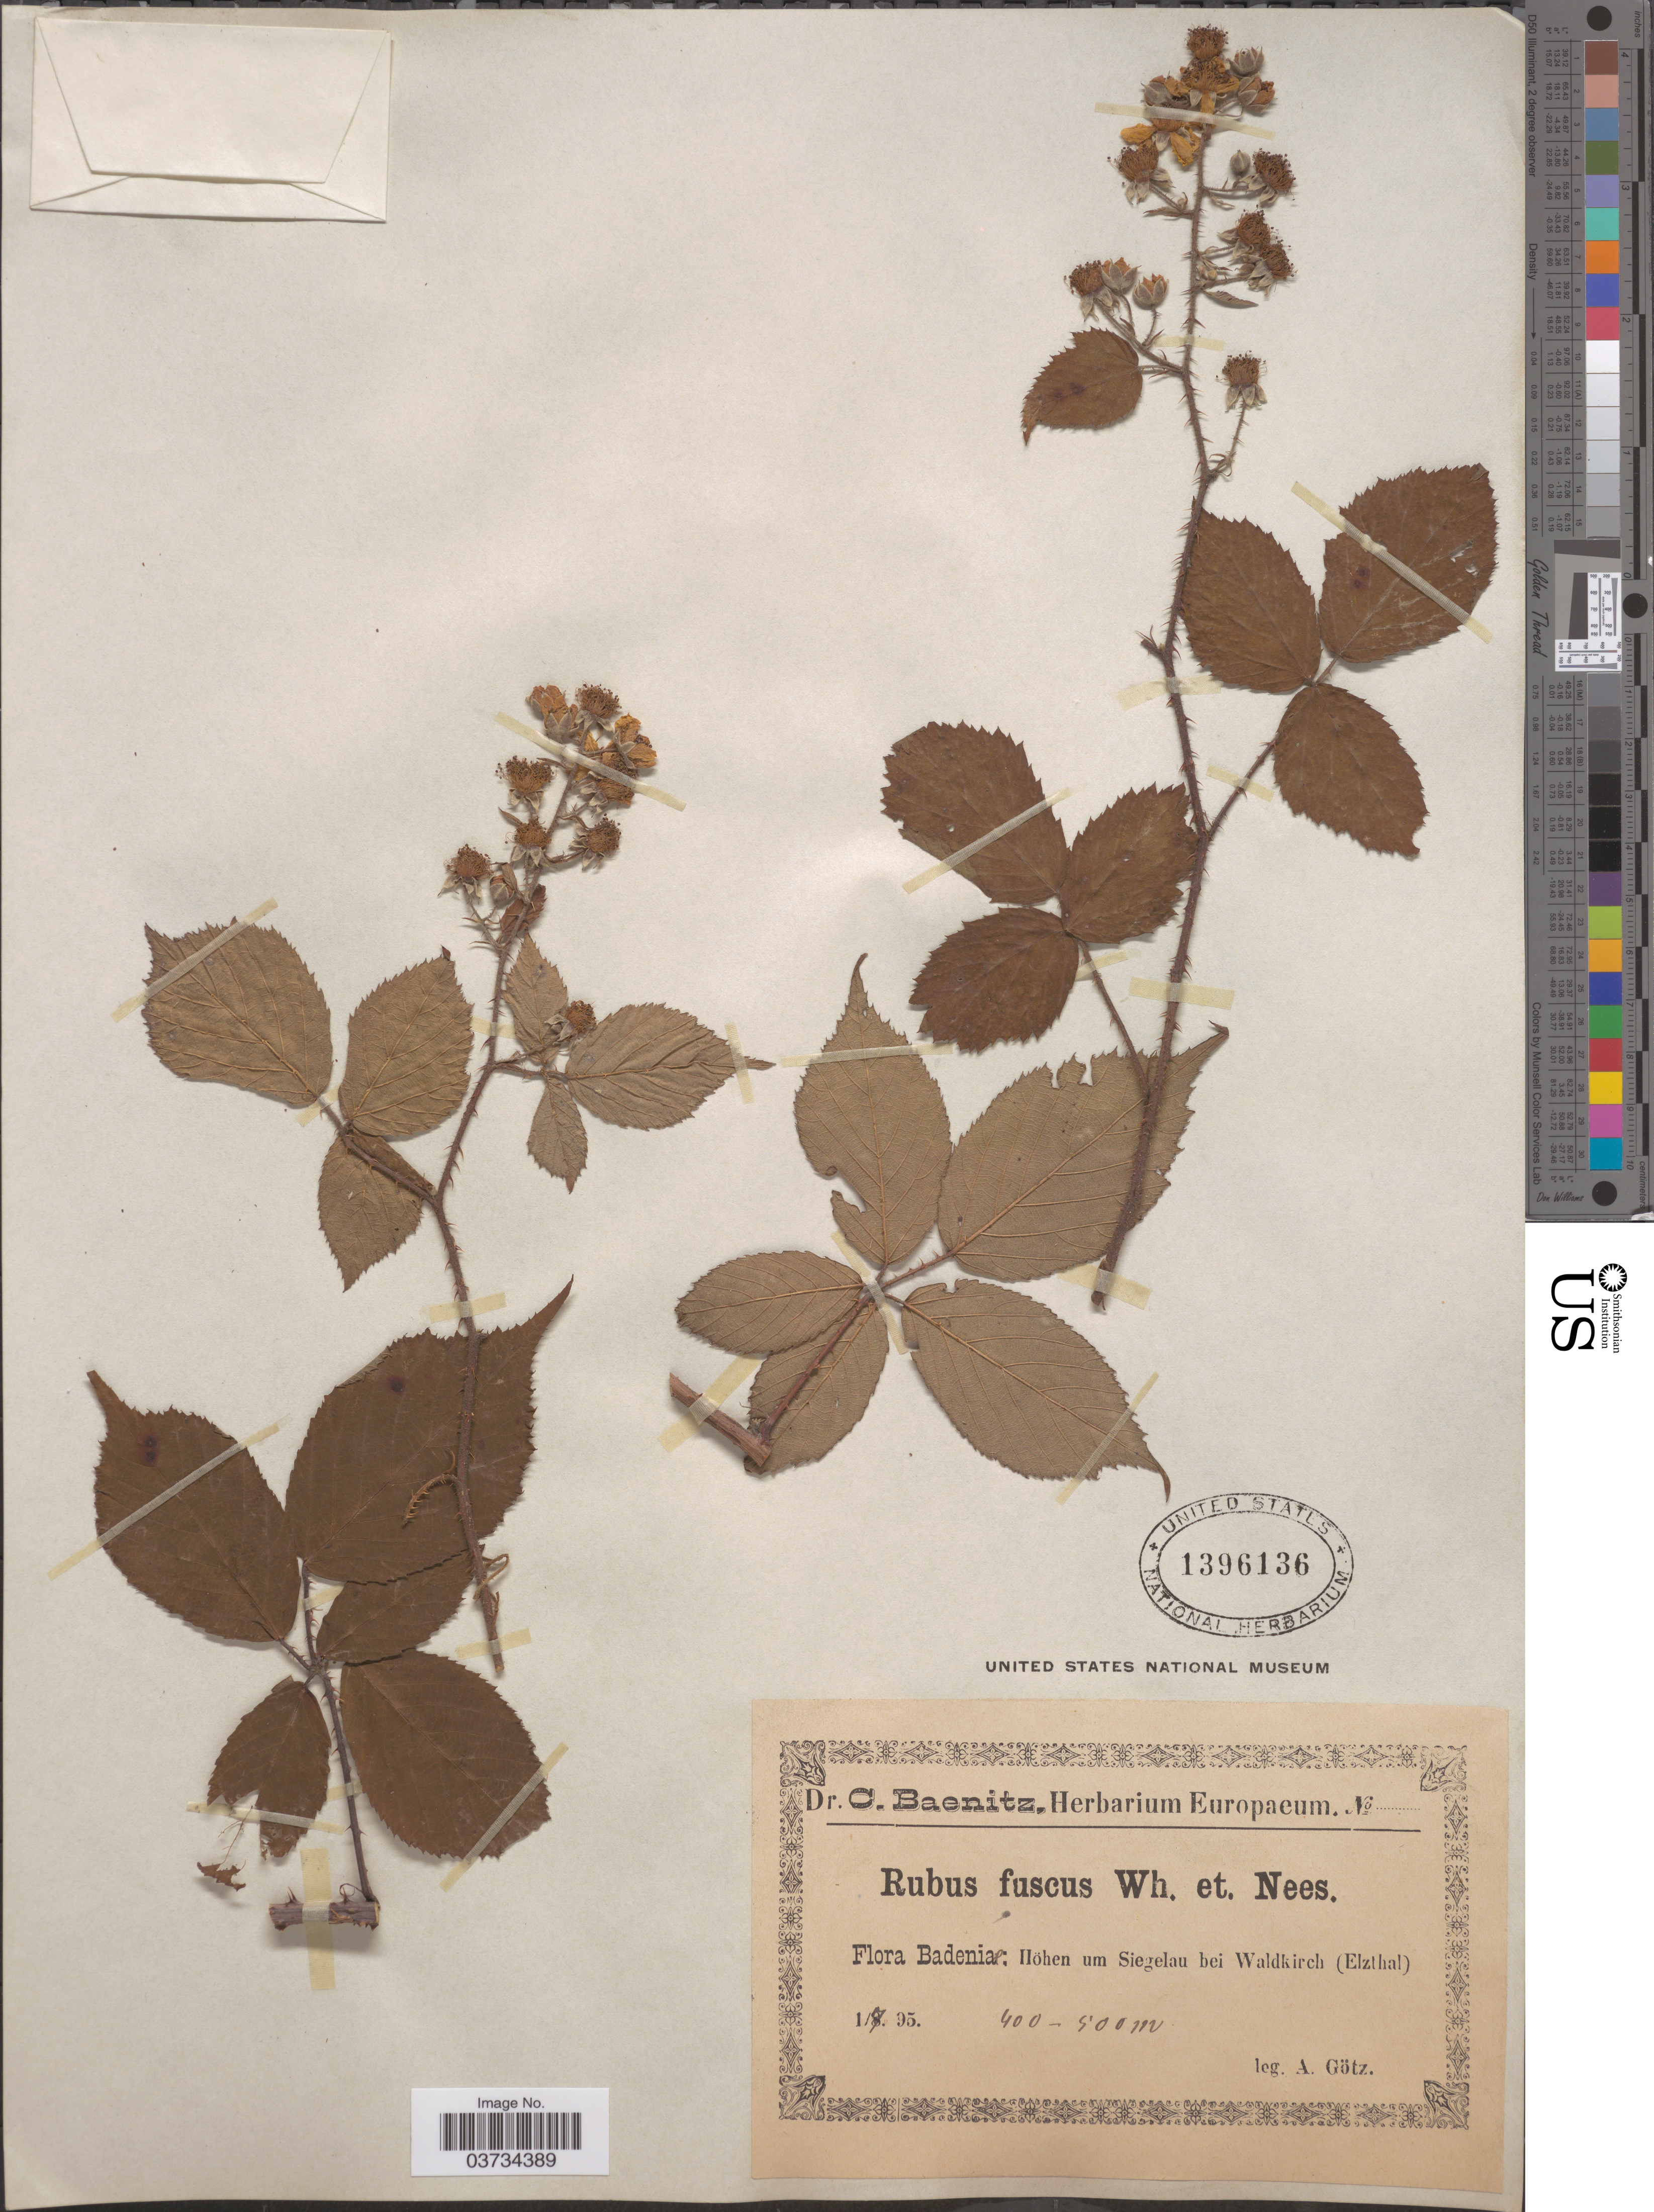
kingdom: Plantae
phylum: Tracheophyta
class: Magnoliopsida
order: Rosales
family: Rosaceae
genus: Rubus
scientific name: Rubus fusus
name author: L.H. Bailey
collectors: A. Götz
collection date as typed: Transcribed d/m/y: 1/7/95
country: Germany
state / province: Baden-Württemberg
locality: Badeniae: Höhen um Siegelau bei Waldkirch (Elzthal).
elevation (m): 400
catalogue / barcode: US 1396136